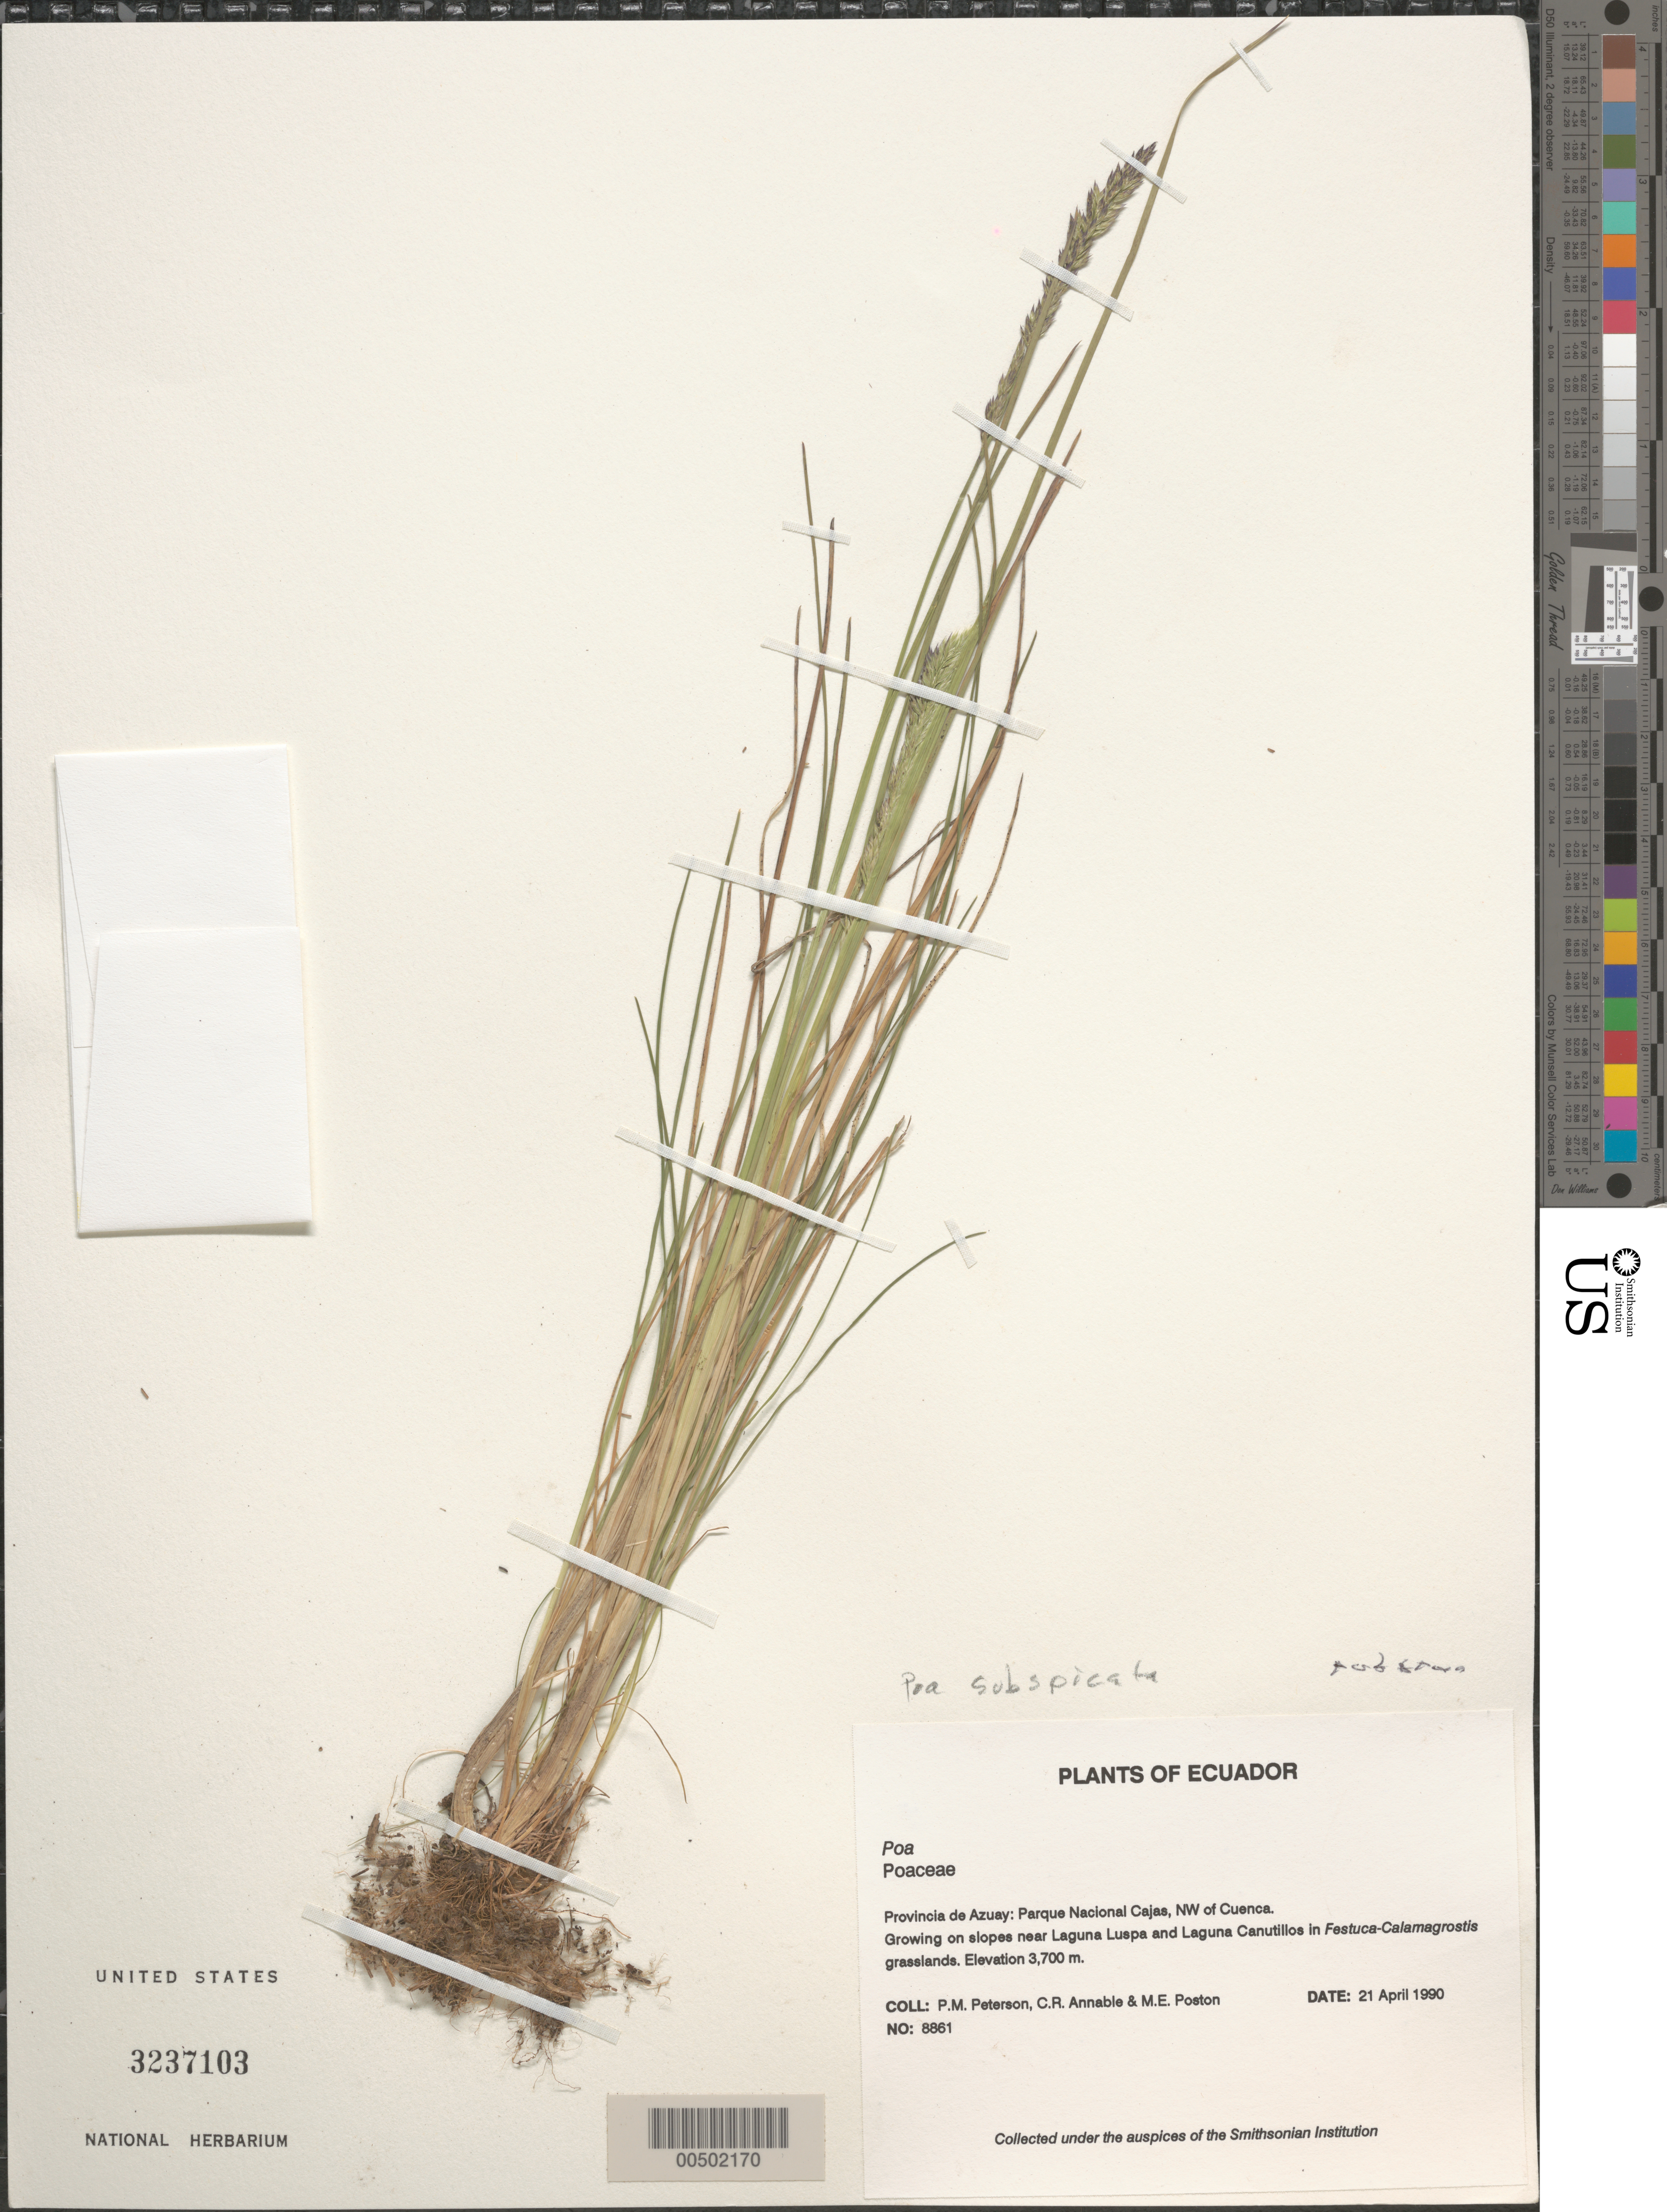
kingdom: Plantae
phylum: Tracheophyta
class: Liliopsida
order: Poales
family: Poaceae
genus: Poa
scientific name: Poa subspicata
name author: (J. Presl) Kunth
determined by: Soreng, Robert J., Research Associate (BOT), Smithsonian Institution - National Museum of Natural History (UNITED STATES)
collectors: P. M. Peterson, C. R. Annable & M. Poston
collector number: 08861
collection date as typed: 21 Apr 1990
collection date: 1990-04-21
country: Ecuador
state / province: Azuay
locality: Parque Nacional Cajas, NW ofCuenca.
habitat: Growing on slopes near Laguna Luspa and Laguna Canutillos in Festuca-Calamagrostis grasslands.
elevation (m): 3700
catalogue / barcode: US 3237103